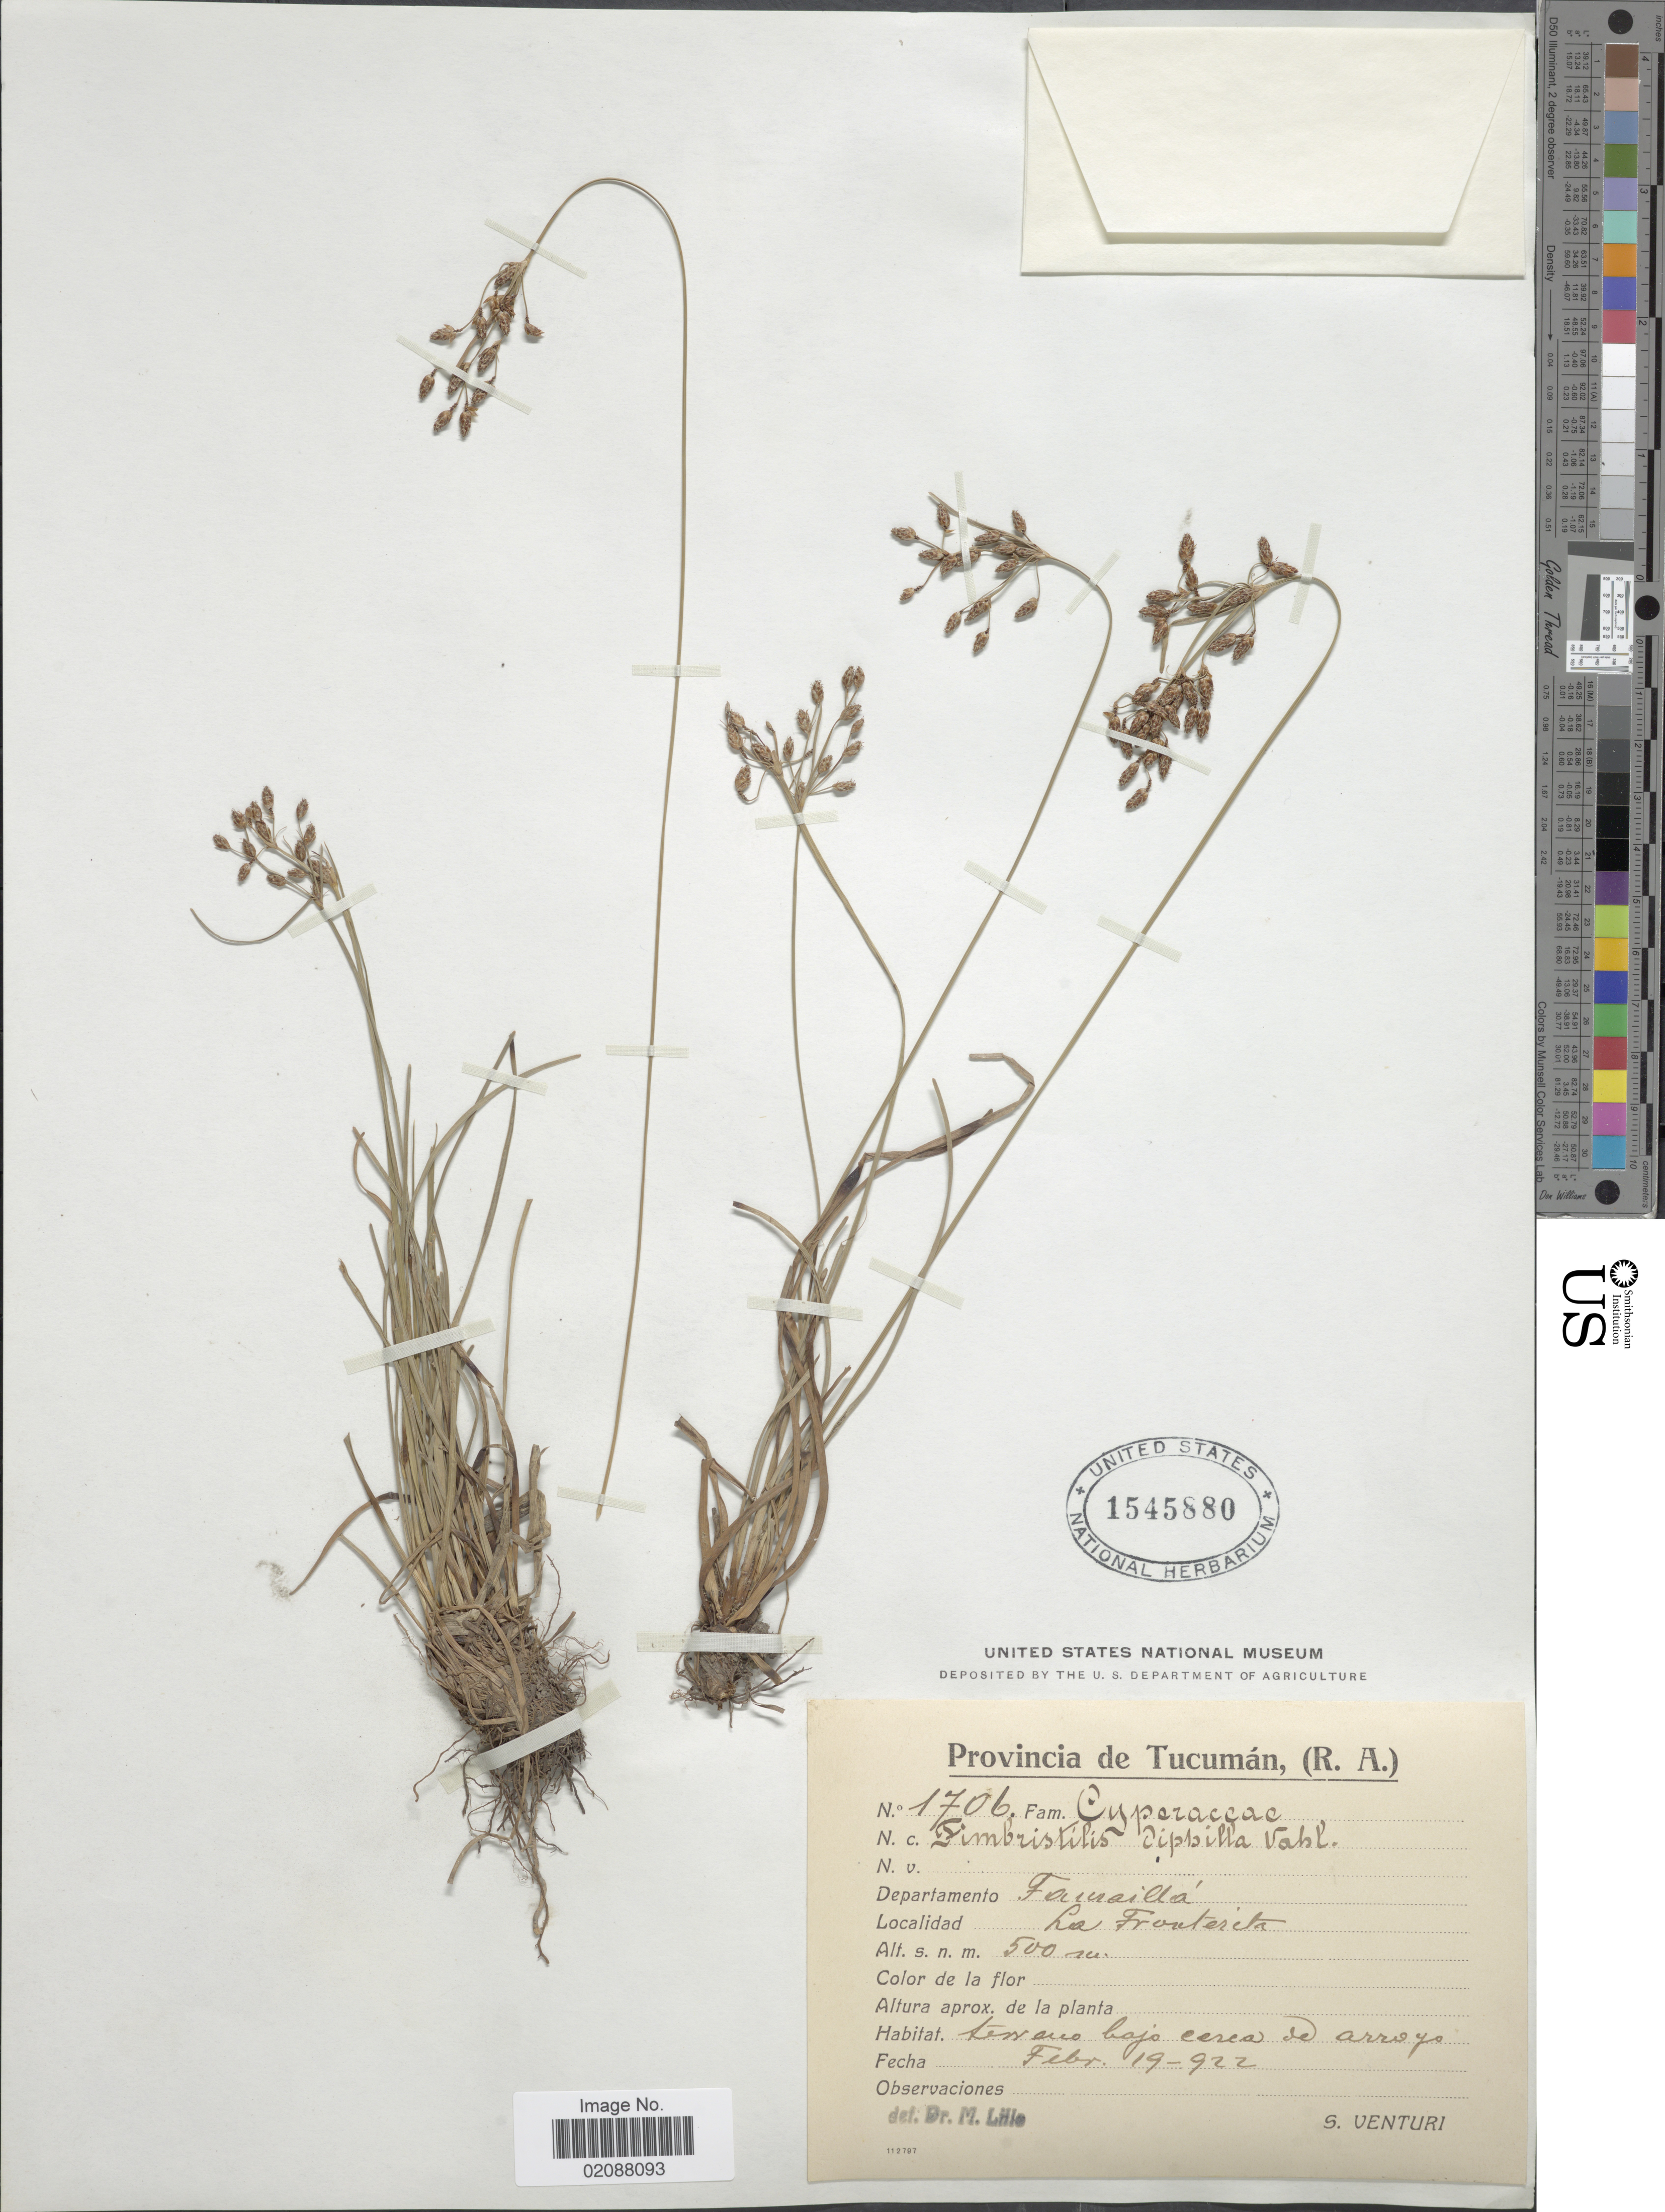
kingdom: Plantae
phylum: Tracheophyta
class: Liliopsida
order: Poales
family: Cyperaceae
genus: Fimbristylis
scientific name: Fimbristylis annua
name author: (All.) Roem. & Schult.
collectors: S. Venturi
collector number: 1706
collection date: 1922-02-19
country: Argentina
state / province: Tucuman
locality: Departamento Famaillá, La Fronterita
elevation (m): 500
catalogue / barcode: US 1545880